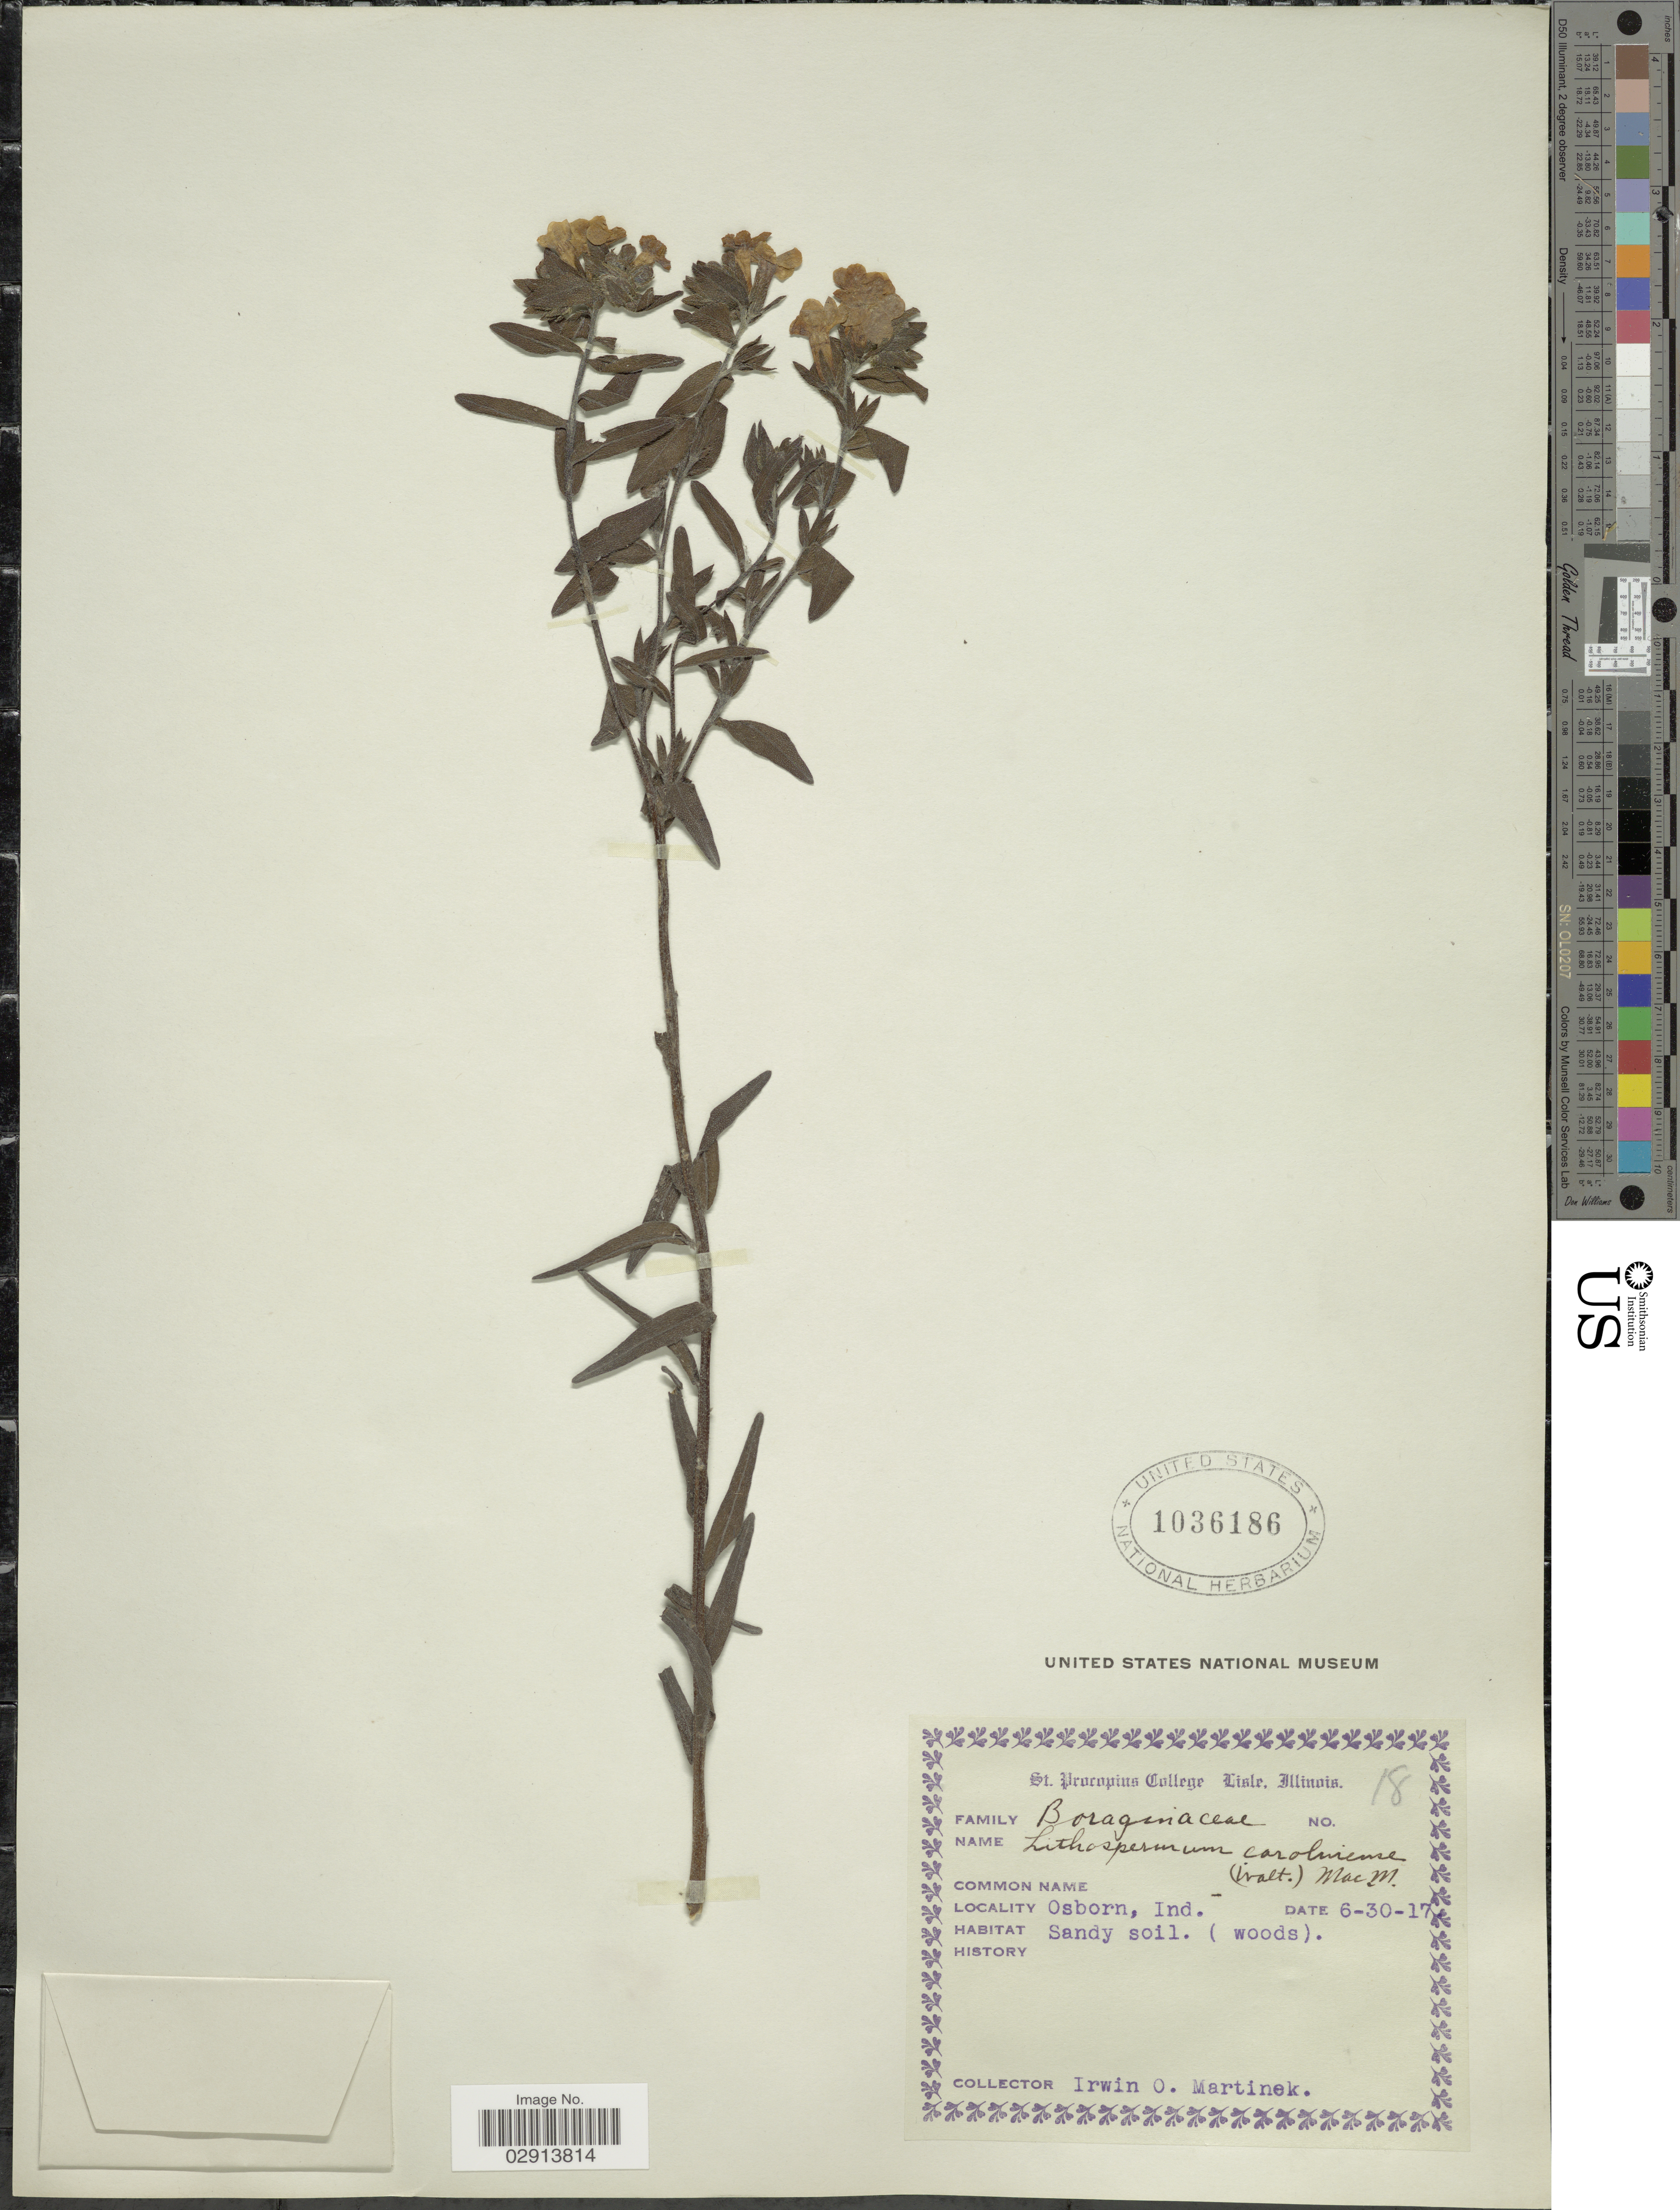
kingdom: Plantae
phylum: Tracheophyta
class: Magnoliopsida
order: Boraginales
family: Boraginaceae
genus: Lithospermum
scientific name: Lithospermum caroliniense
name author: (J.F. Gmel.) MacMill.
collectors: I. Martinek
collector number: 18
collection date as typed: Transcribed d/m/y: 30/6/17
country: United States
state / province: Indiana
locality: Osborn, Ind. Sandy soil. (woods).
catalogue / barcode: US 1036186